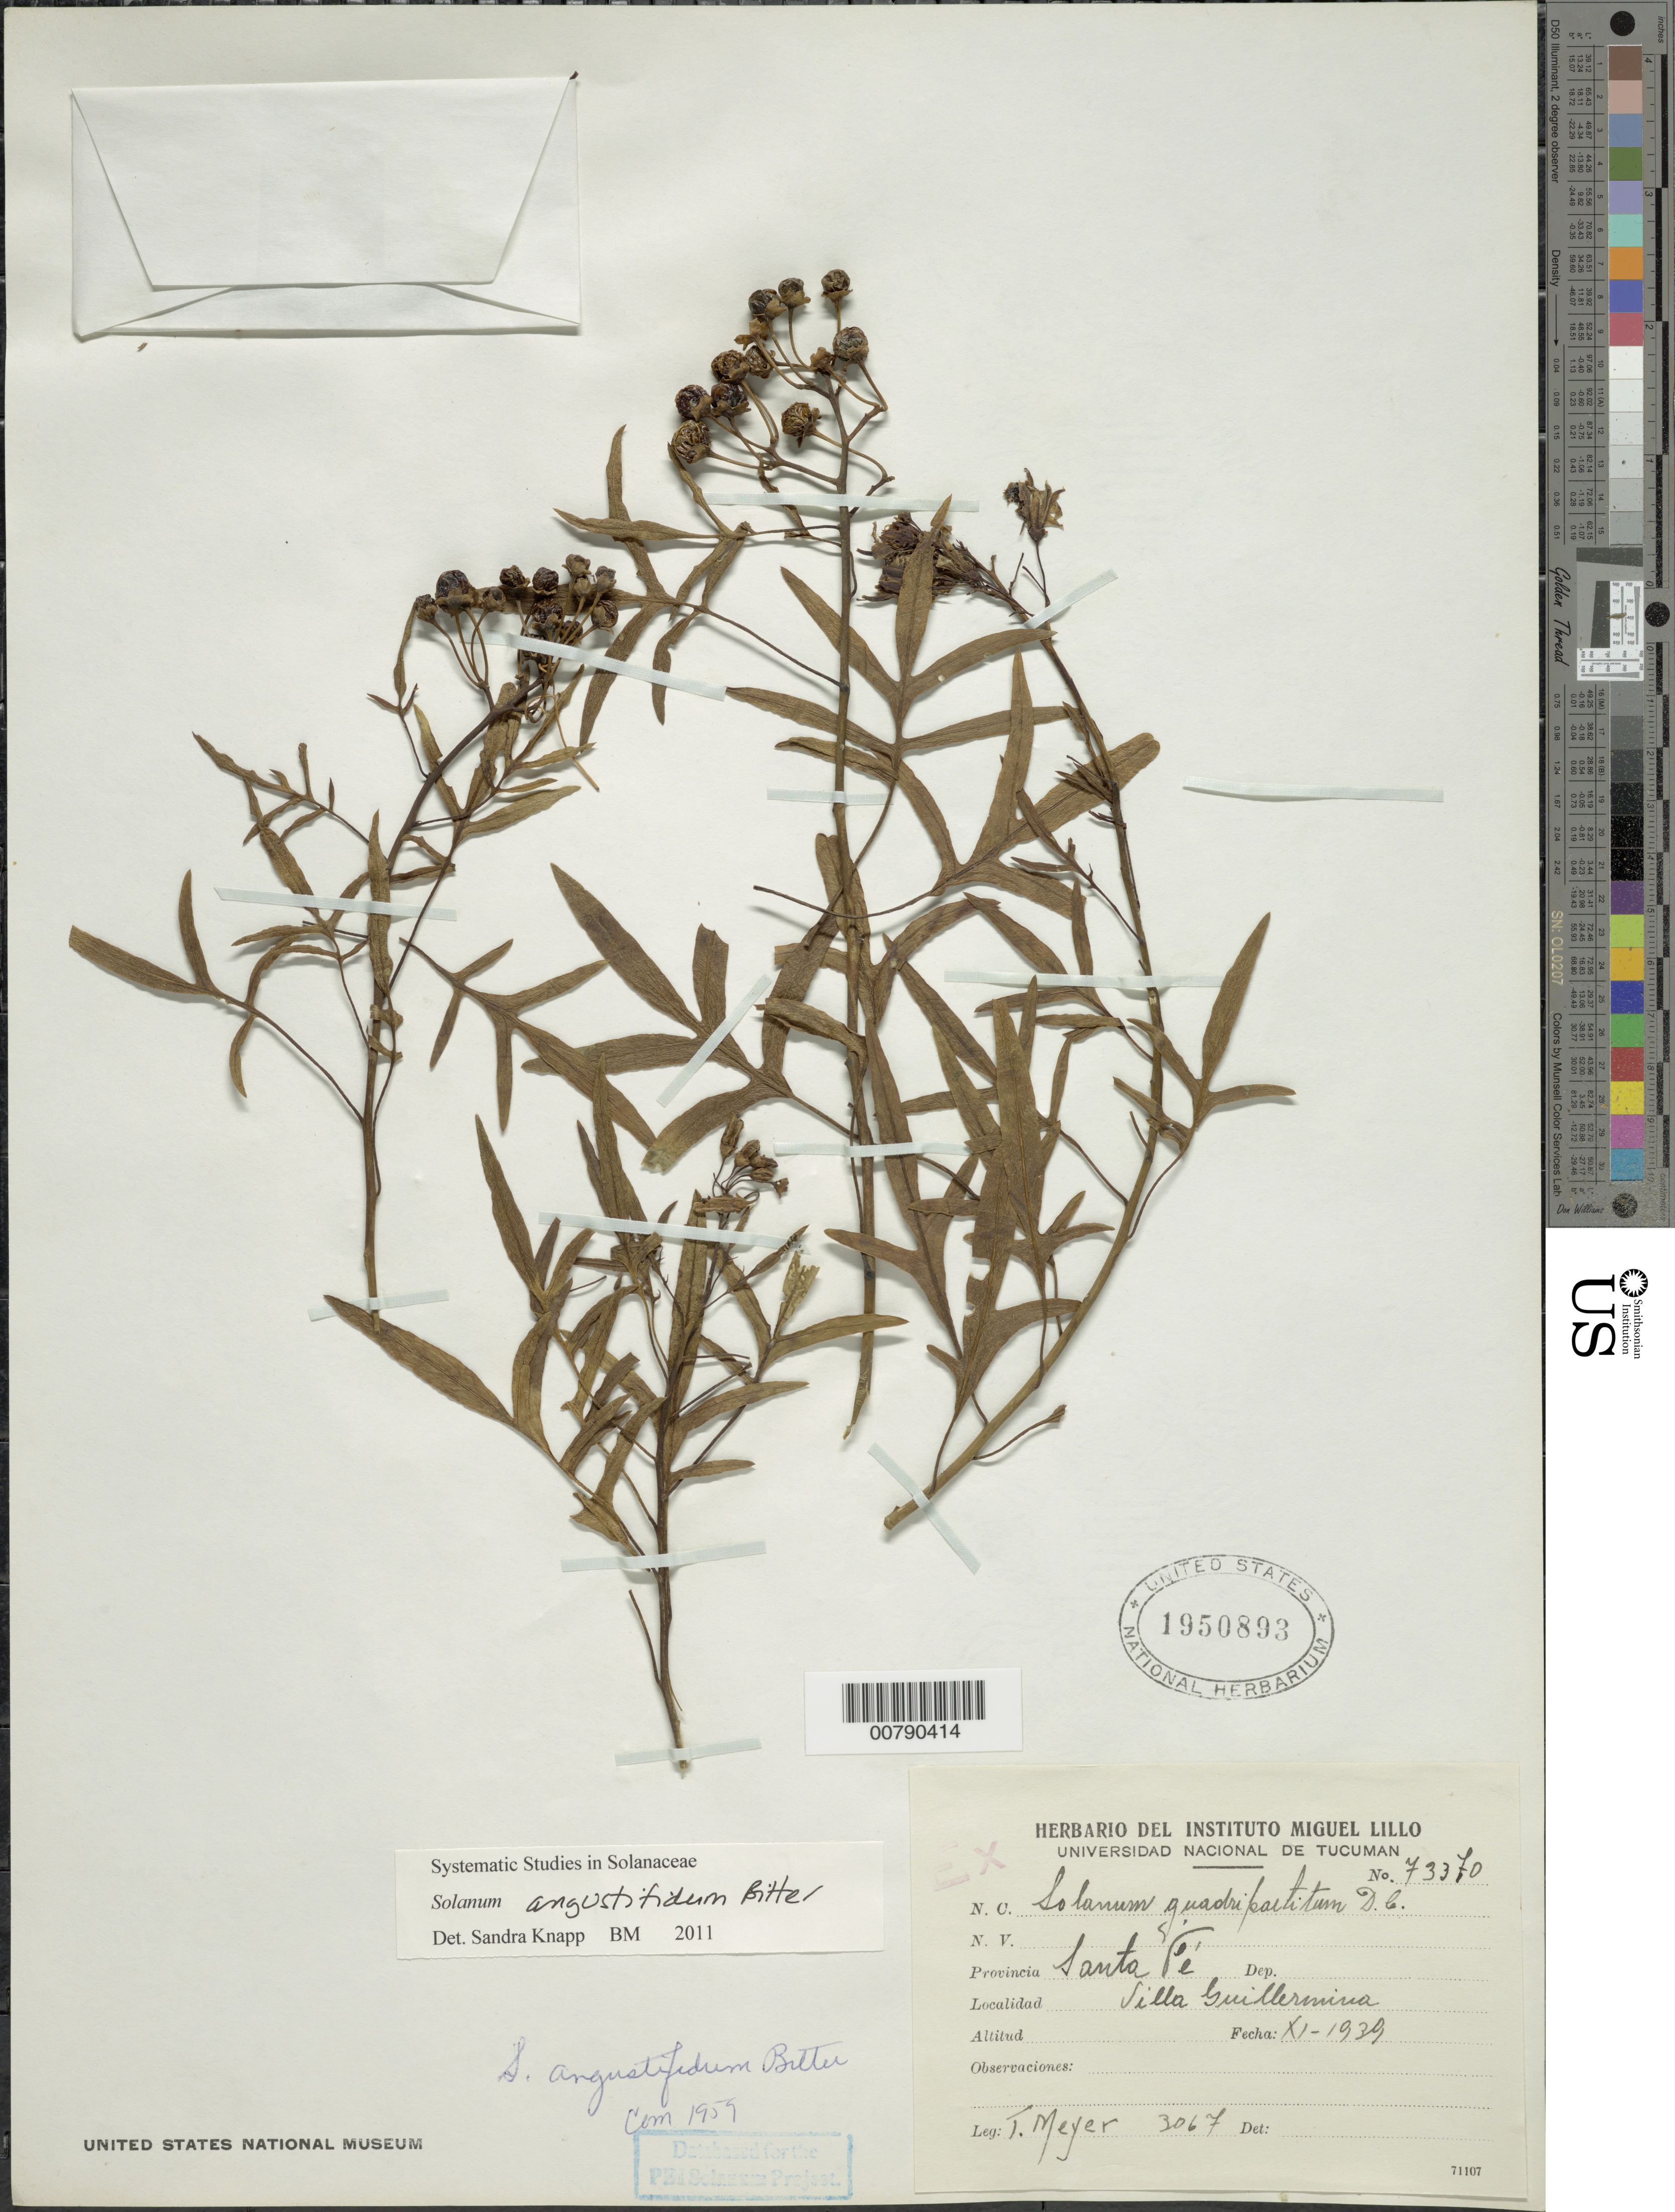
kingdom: Plantae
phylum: Tracheophyta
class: Magnoliopsida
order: Solanales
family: Solanaceae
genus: Solanum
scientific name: Solanum angustifidum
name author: Bitter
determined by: Knapp, S. D.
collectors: T. Meyer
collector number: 3067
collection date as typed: Nov 1939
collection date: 1939-11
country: Argentina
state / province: Santa Fé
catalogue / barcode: US 1950893